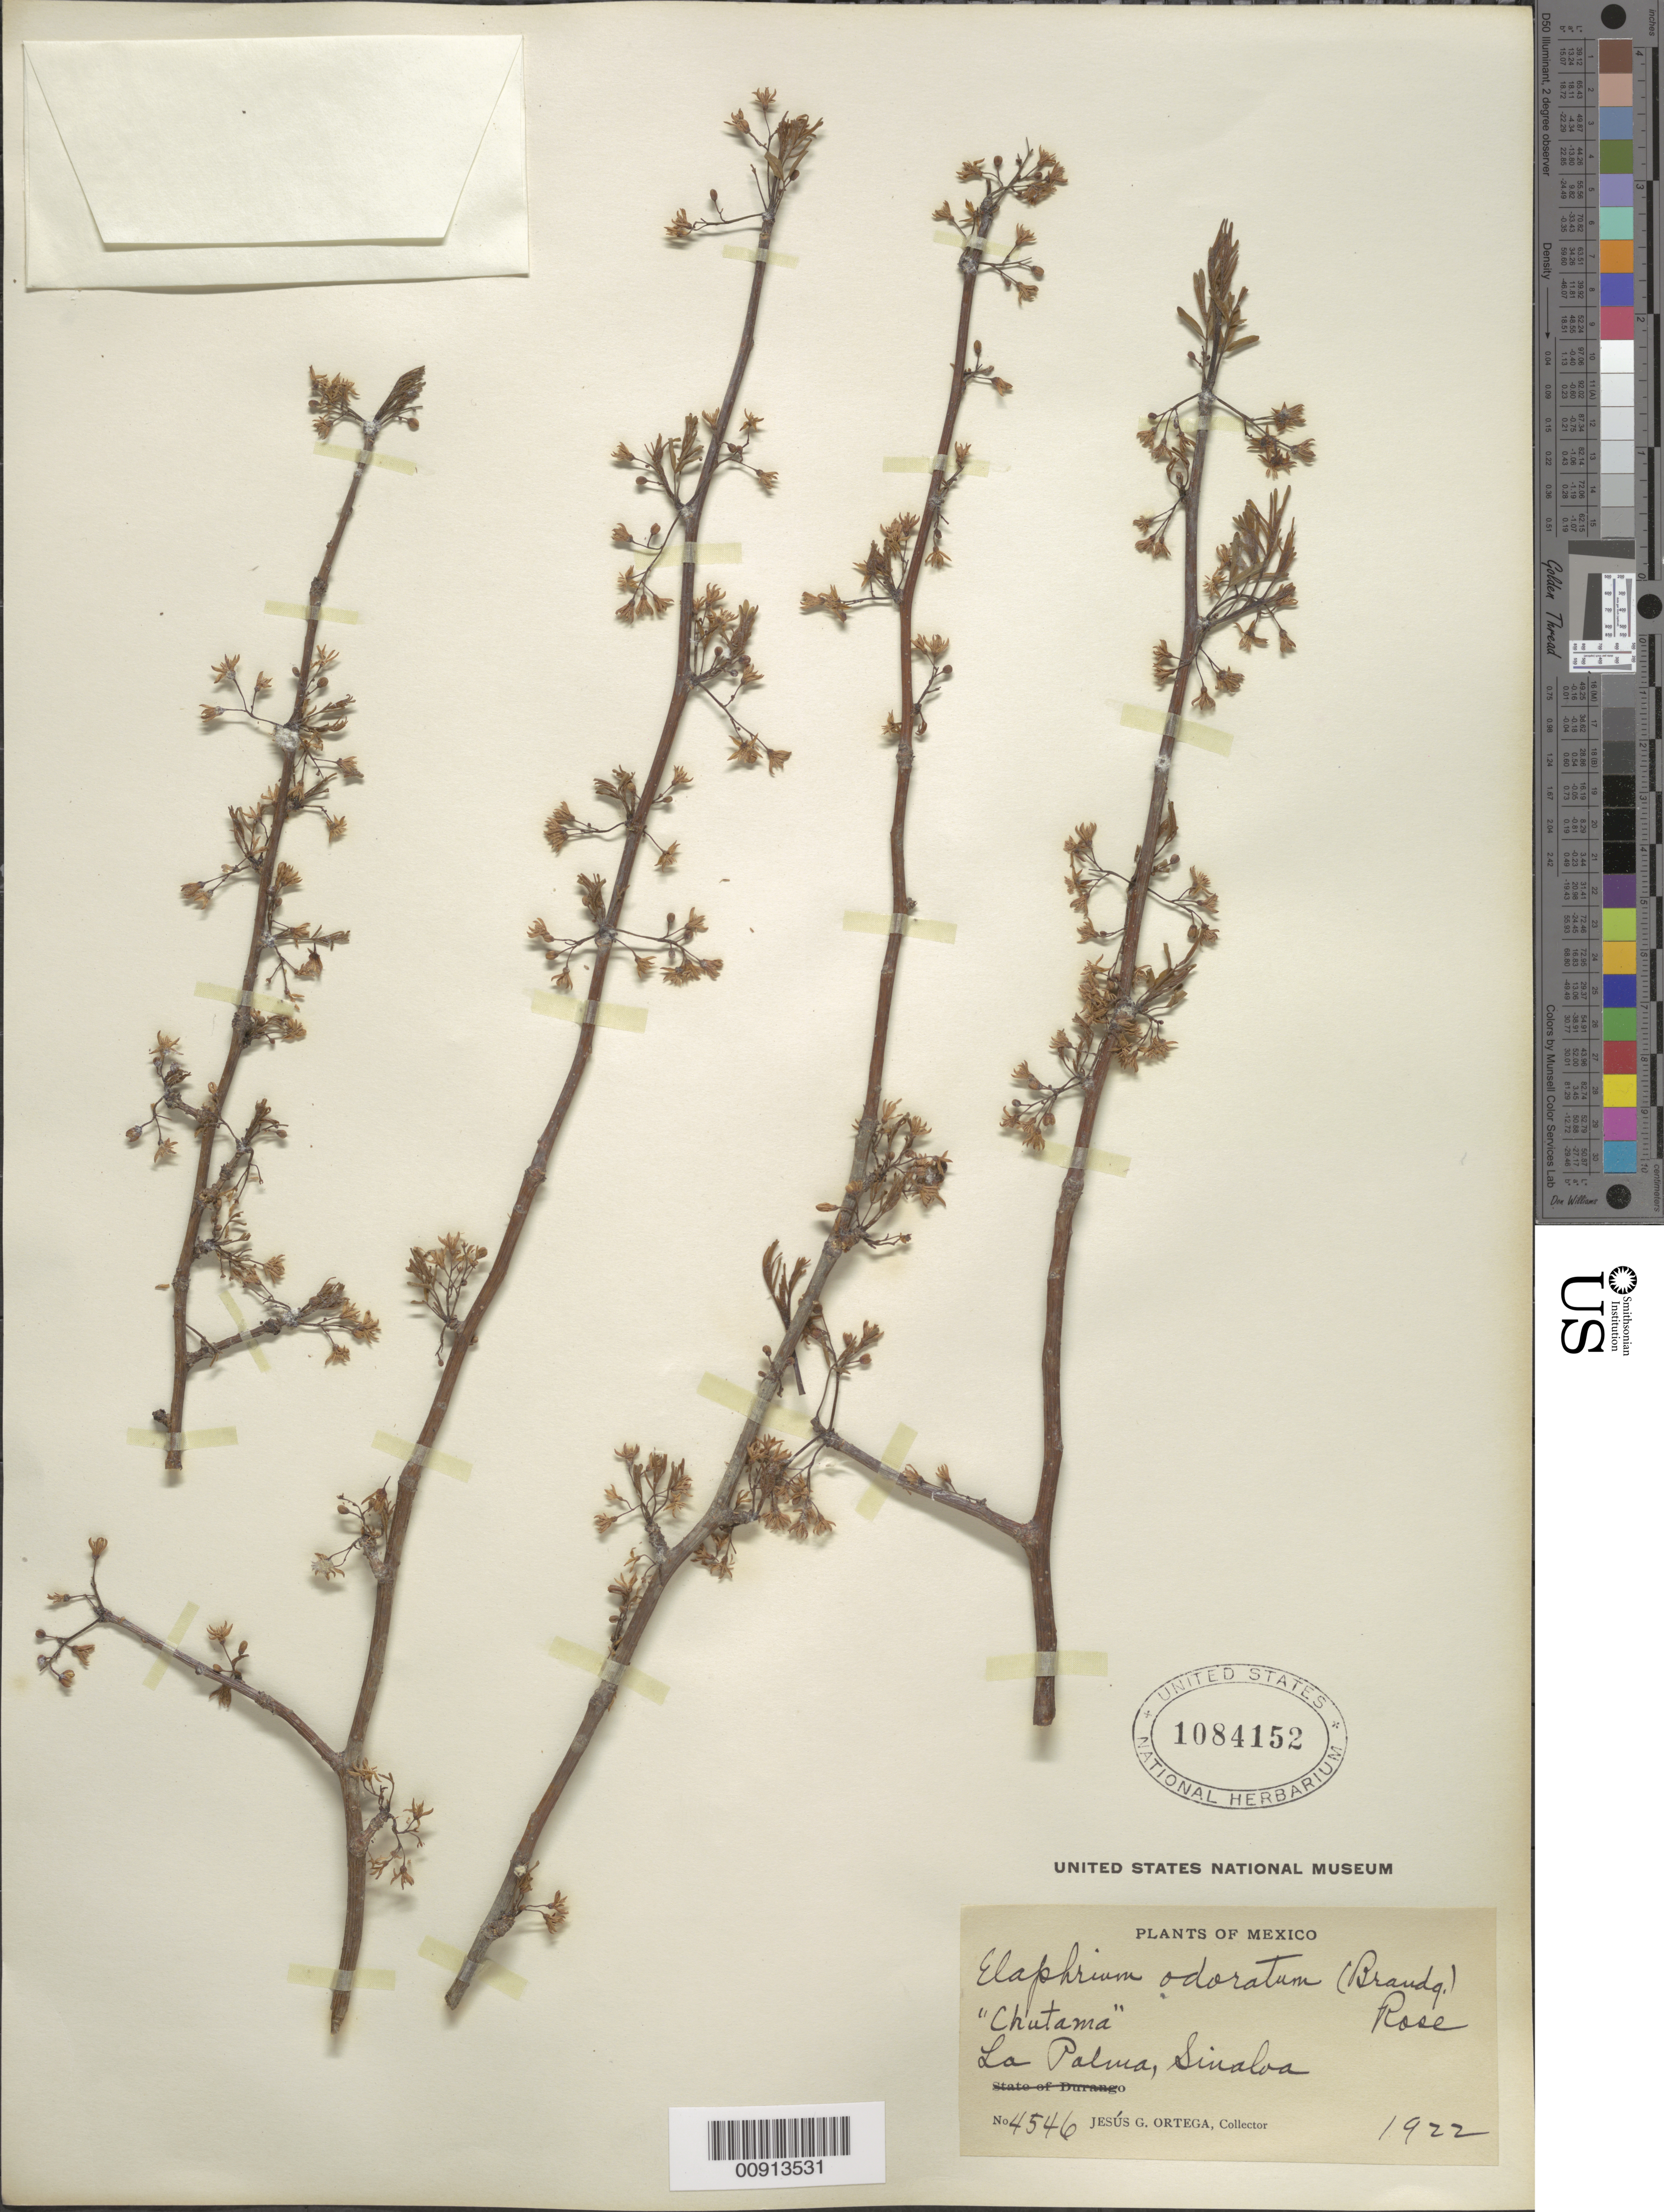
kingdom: Plantae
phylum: Tracheophyta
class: Magnoliopsida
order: Sapindales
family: Burseraceae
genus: Bursera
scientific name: Bursera fagaroides var. elongata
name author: (Kunth) Engl.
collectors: J. Ortega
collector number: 4546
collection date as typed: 1922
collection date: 1922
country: Mexico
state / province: Sinaloa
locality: La Palma, Sinaloa.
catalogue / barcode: US 1084152